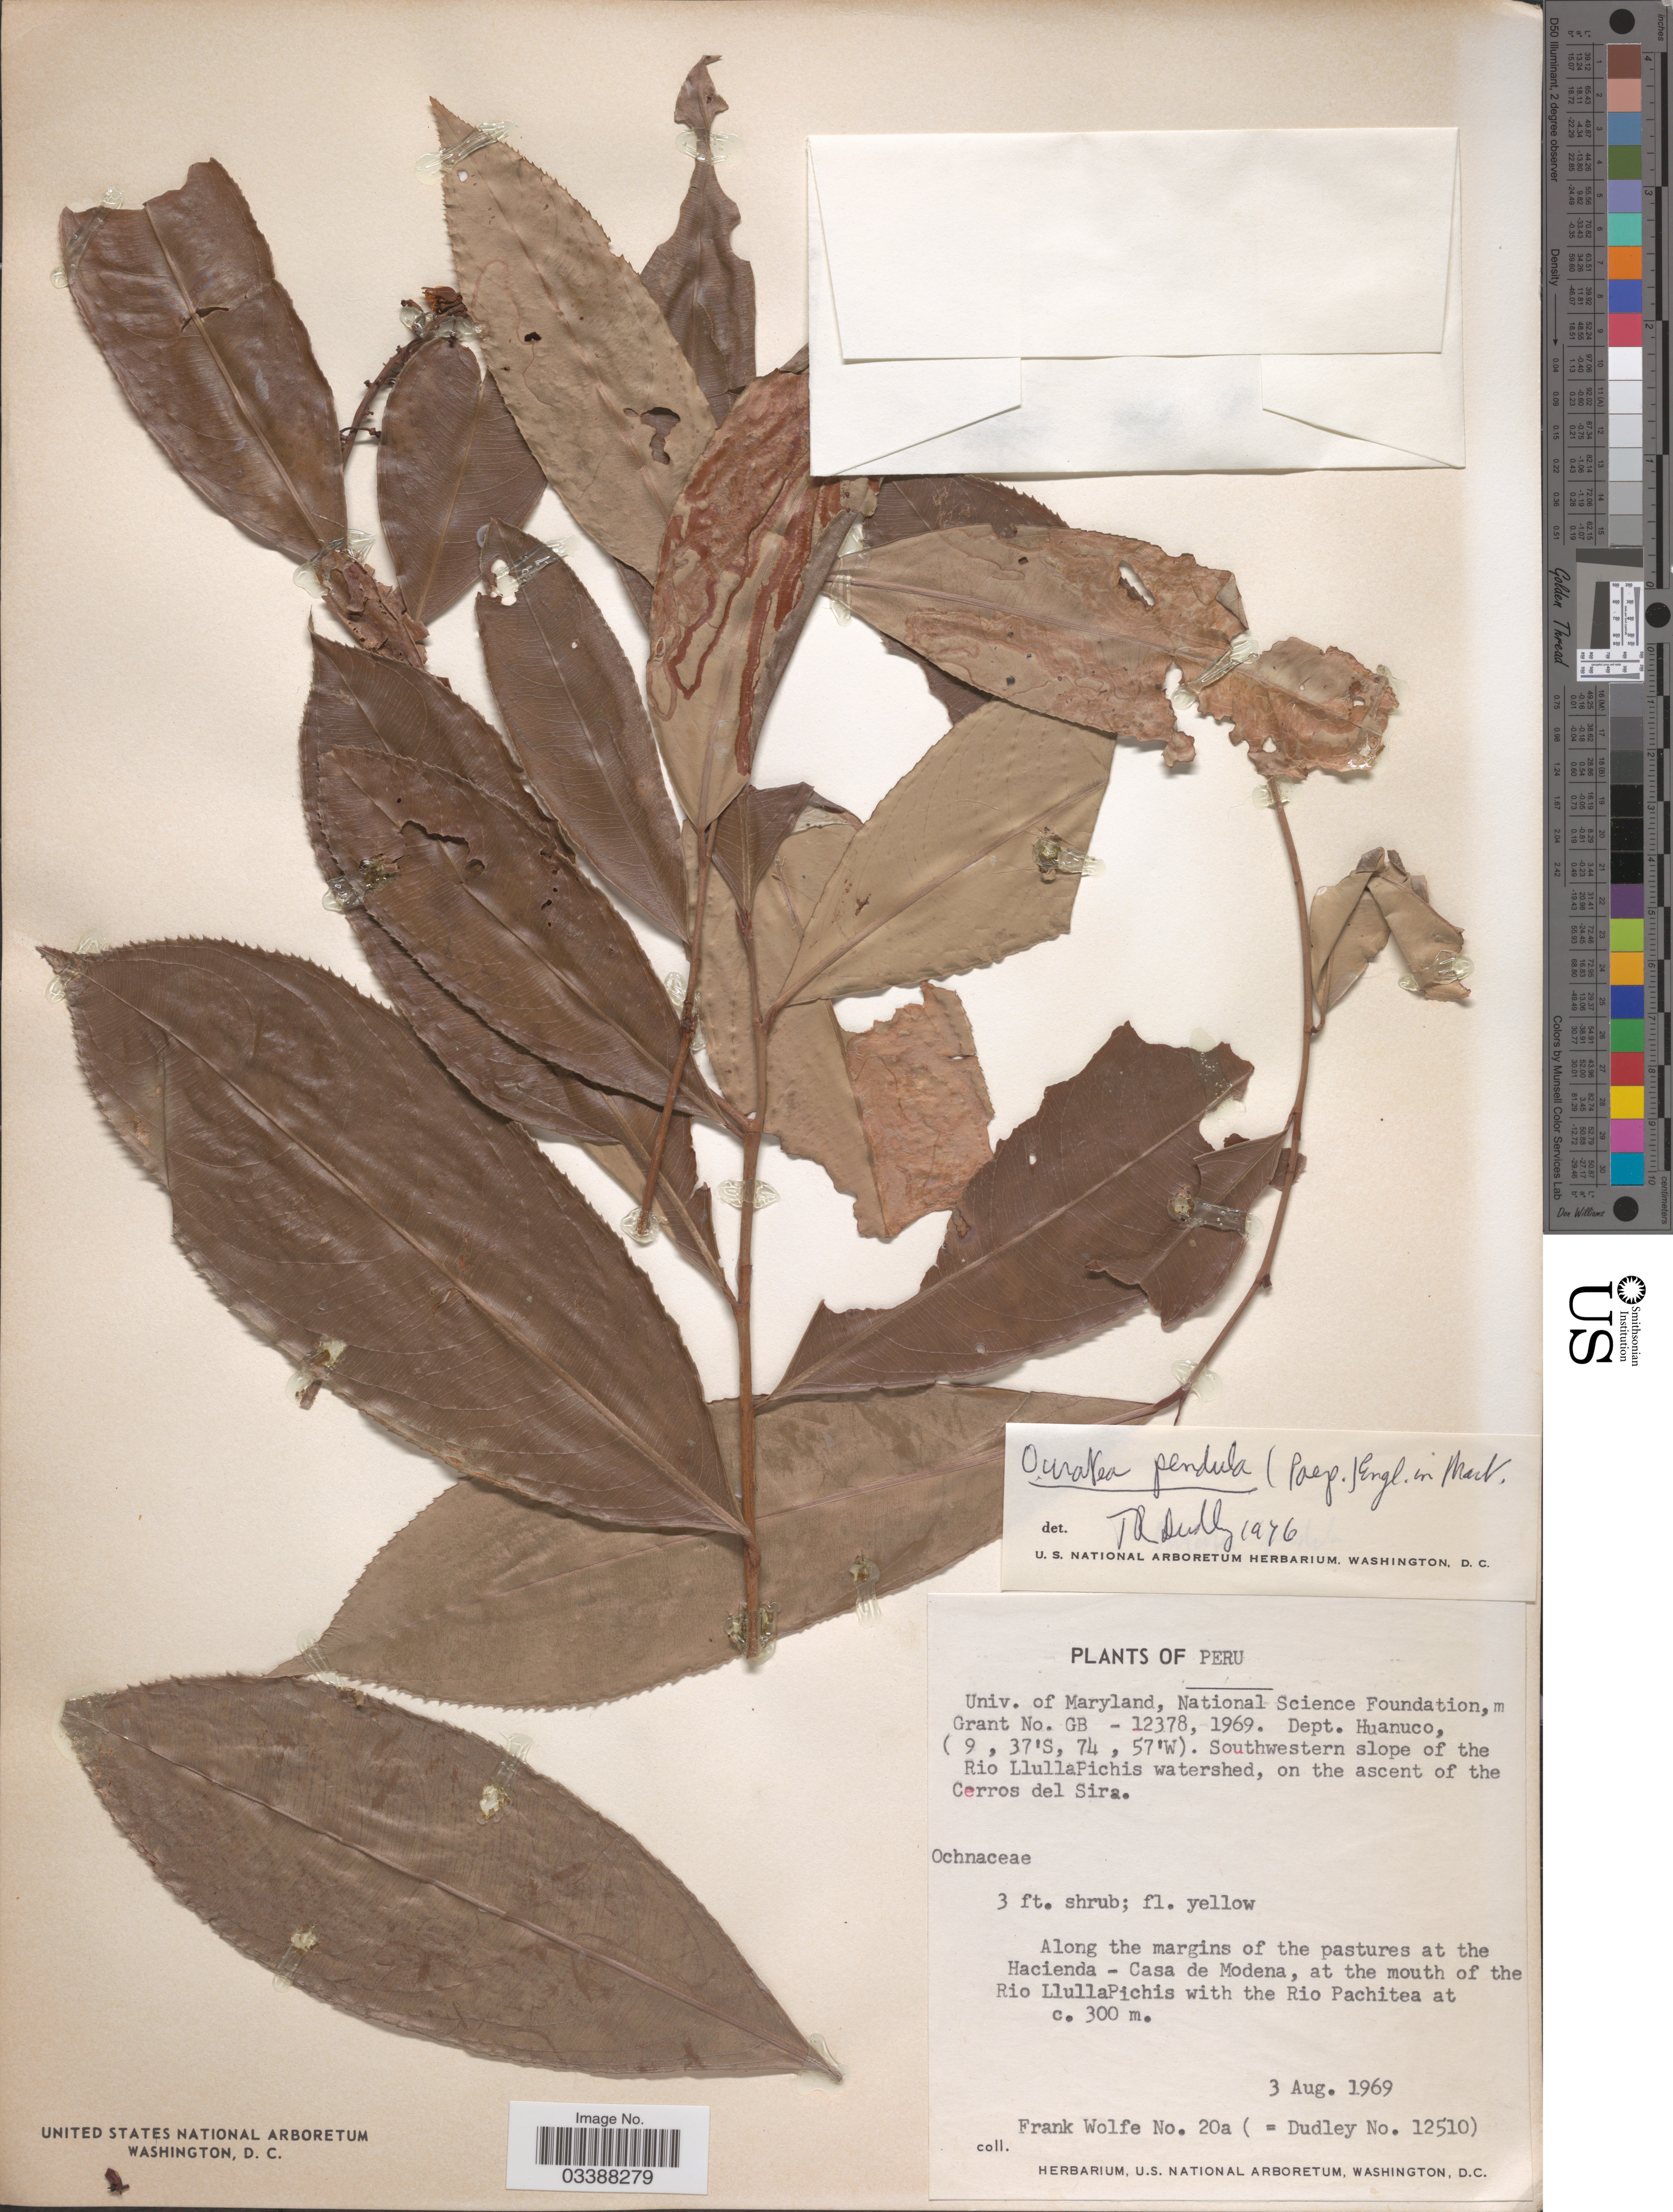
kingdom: Plantae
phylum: Tracheophyta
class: Magnoliopsida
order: Malpighiales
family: Ochnaceae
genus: Ouratea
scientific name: Ouratea pendula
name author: Poepp. ex Engl.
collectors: F. Wolfe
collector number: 20a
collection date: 1969-08-03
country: Peru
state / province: Huánuco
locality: Dept. Huanuco. Southwestern slope of the Rio LlullaPichis watershed, on the ascent of the Cerros del Sira. Along the margins of the pastures at the Hacienda - Casa de Modena, at the mouth of the Rio LlullaPichis with the Rio Pachitea.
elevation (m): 300